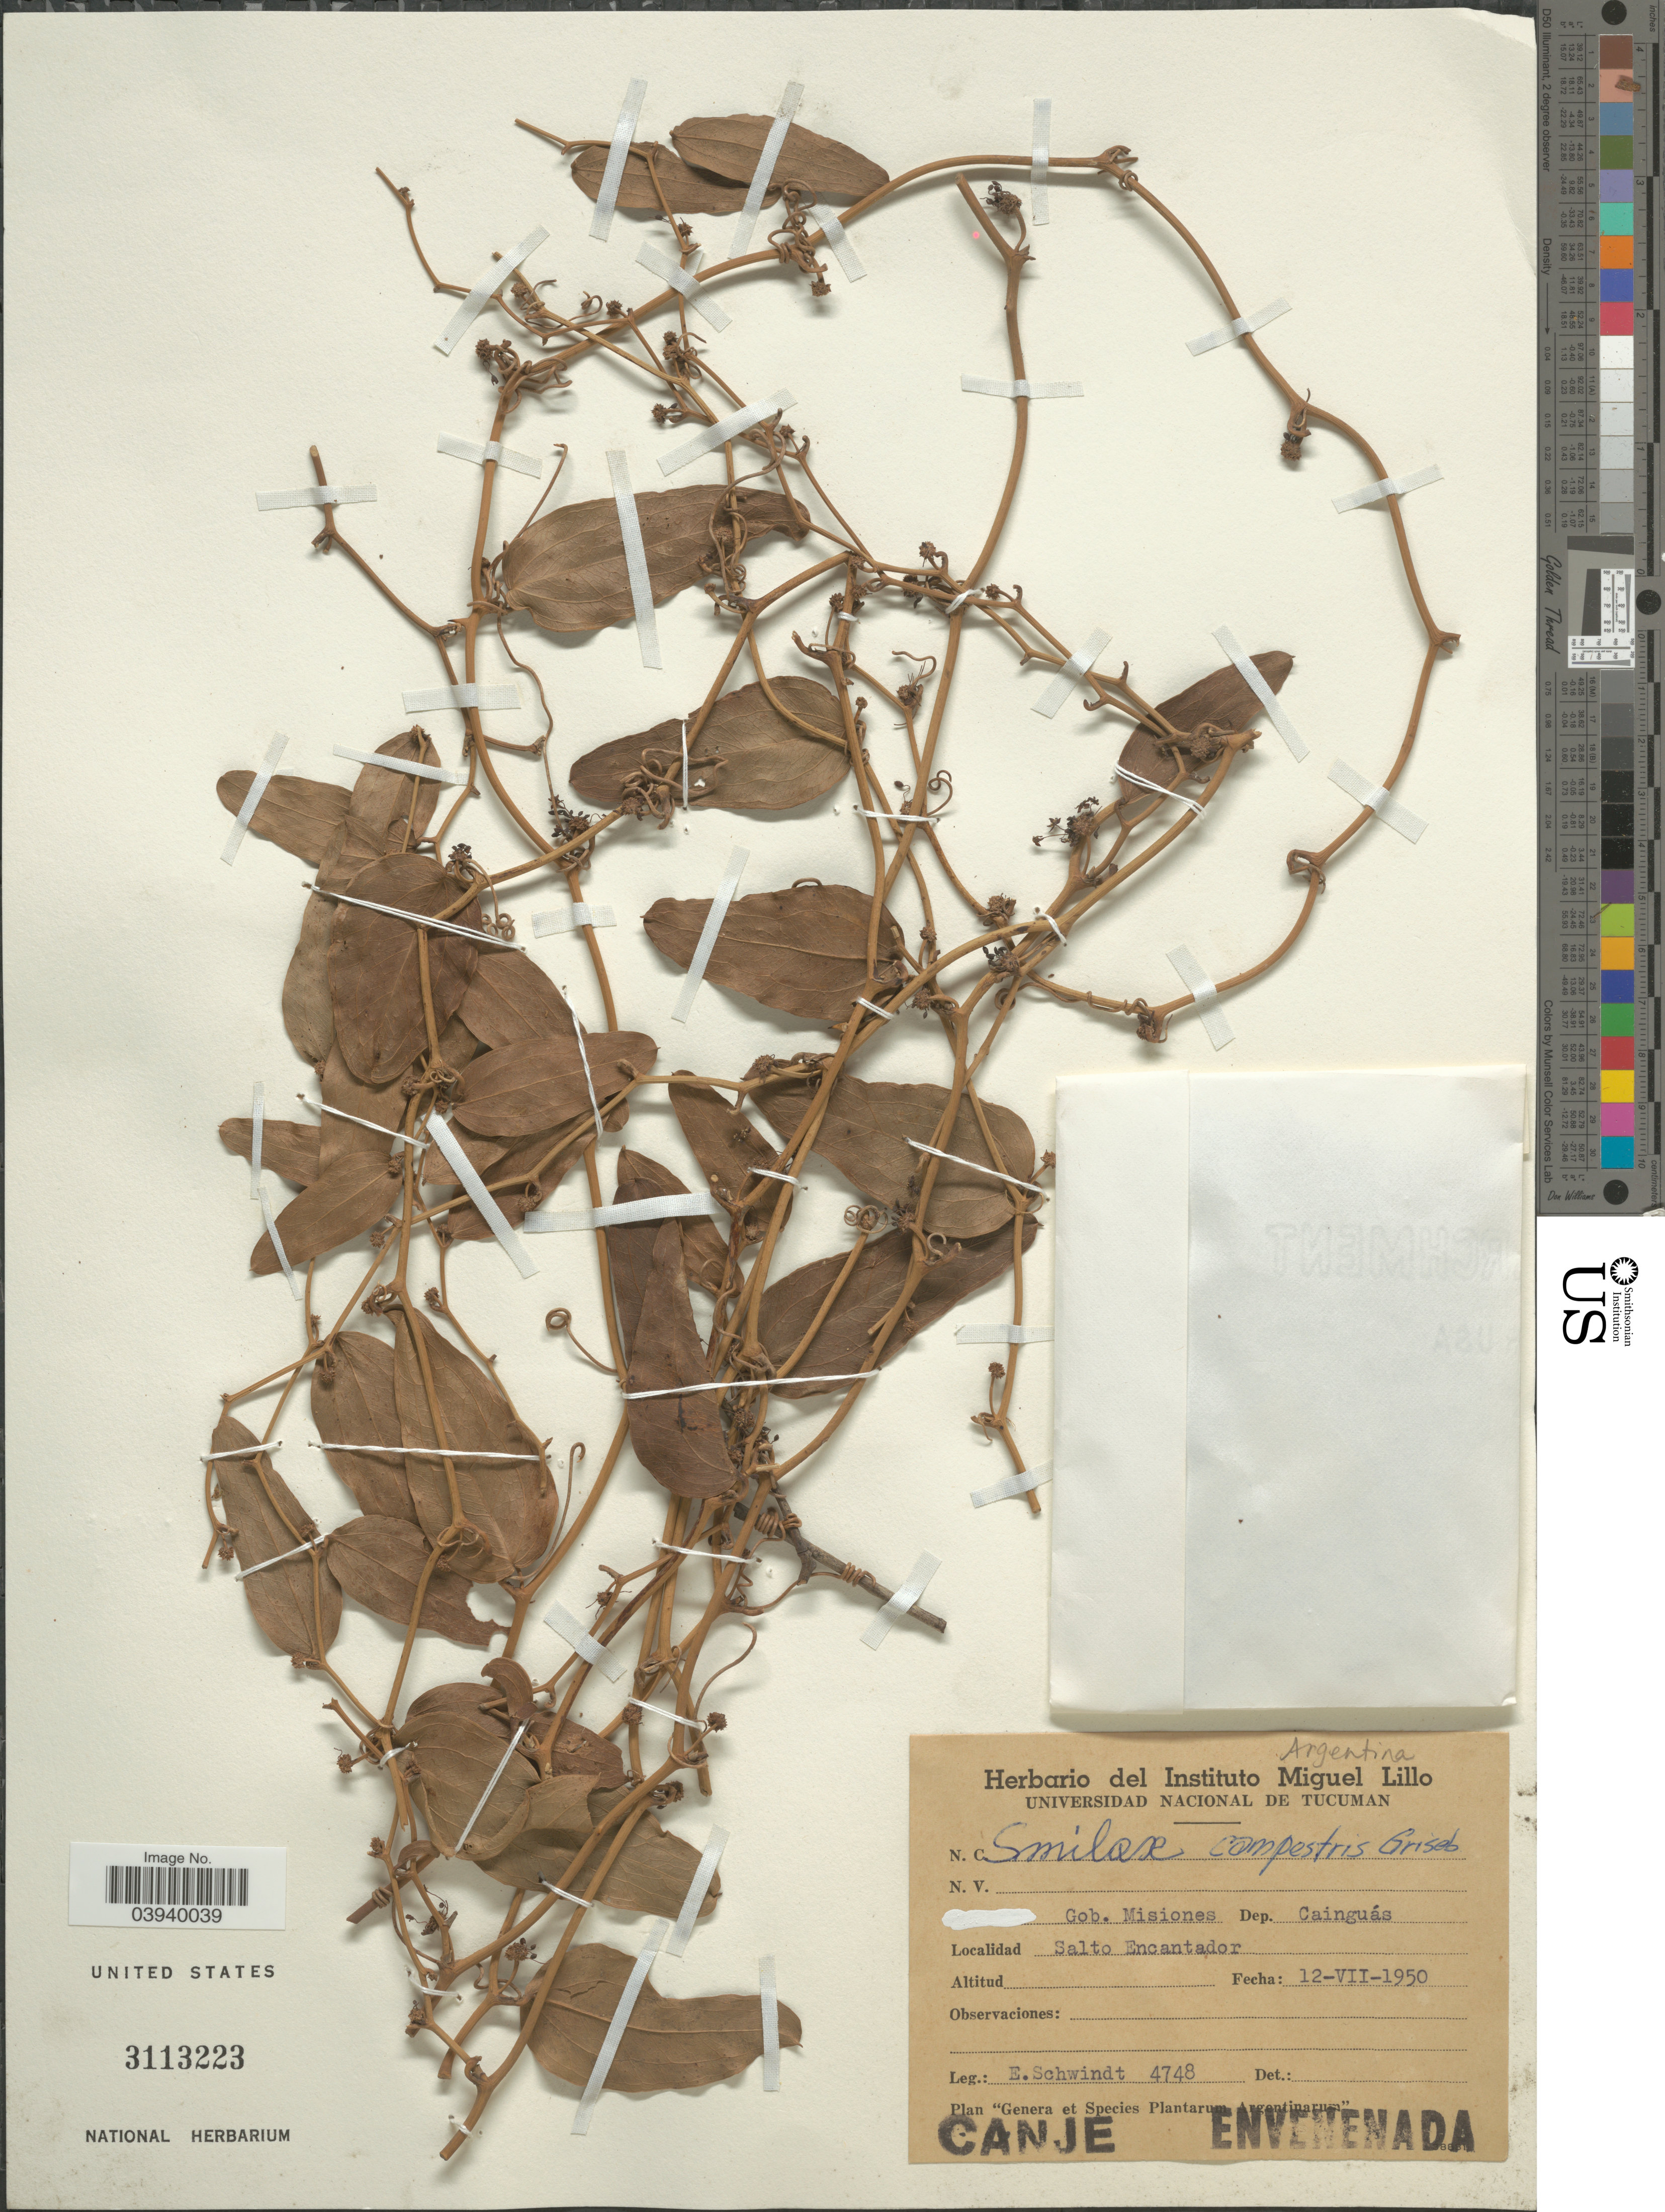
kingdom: Plantae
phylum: Tracheophyta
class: Liliopsida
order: Liliales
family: Smilacaceae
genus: Smilax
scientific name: Smilax campestris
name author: Griseb.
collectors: E. Schwindt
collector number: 4748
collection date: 1950-07-12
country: Argentina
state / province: Misiones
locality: Gob. Misiones. Dep. Cainguás. Salto Encantador.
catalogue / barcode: US 3113223